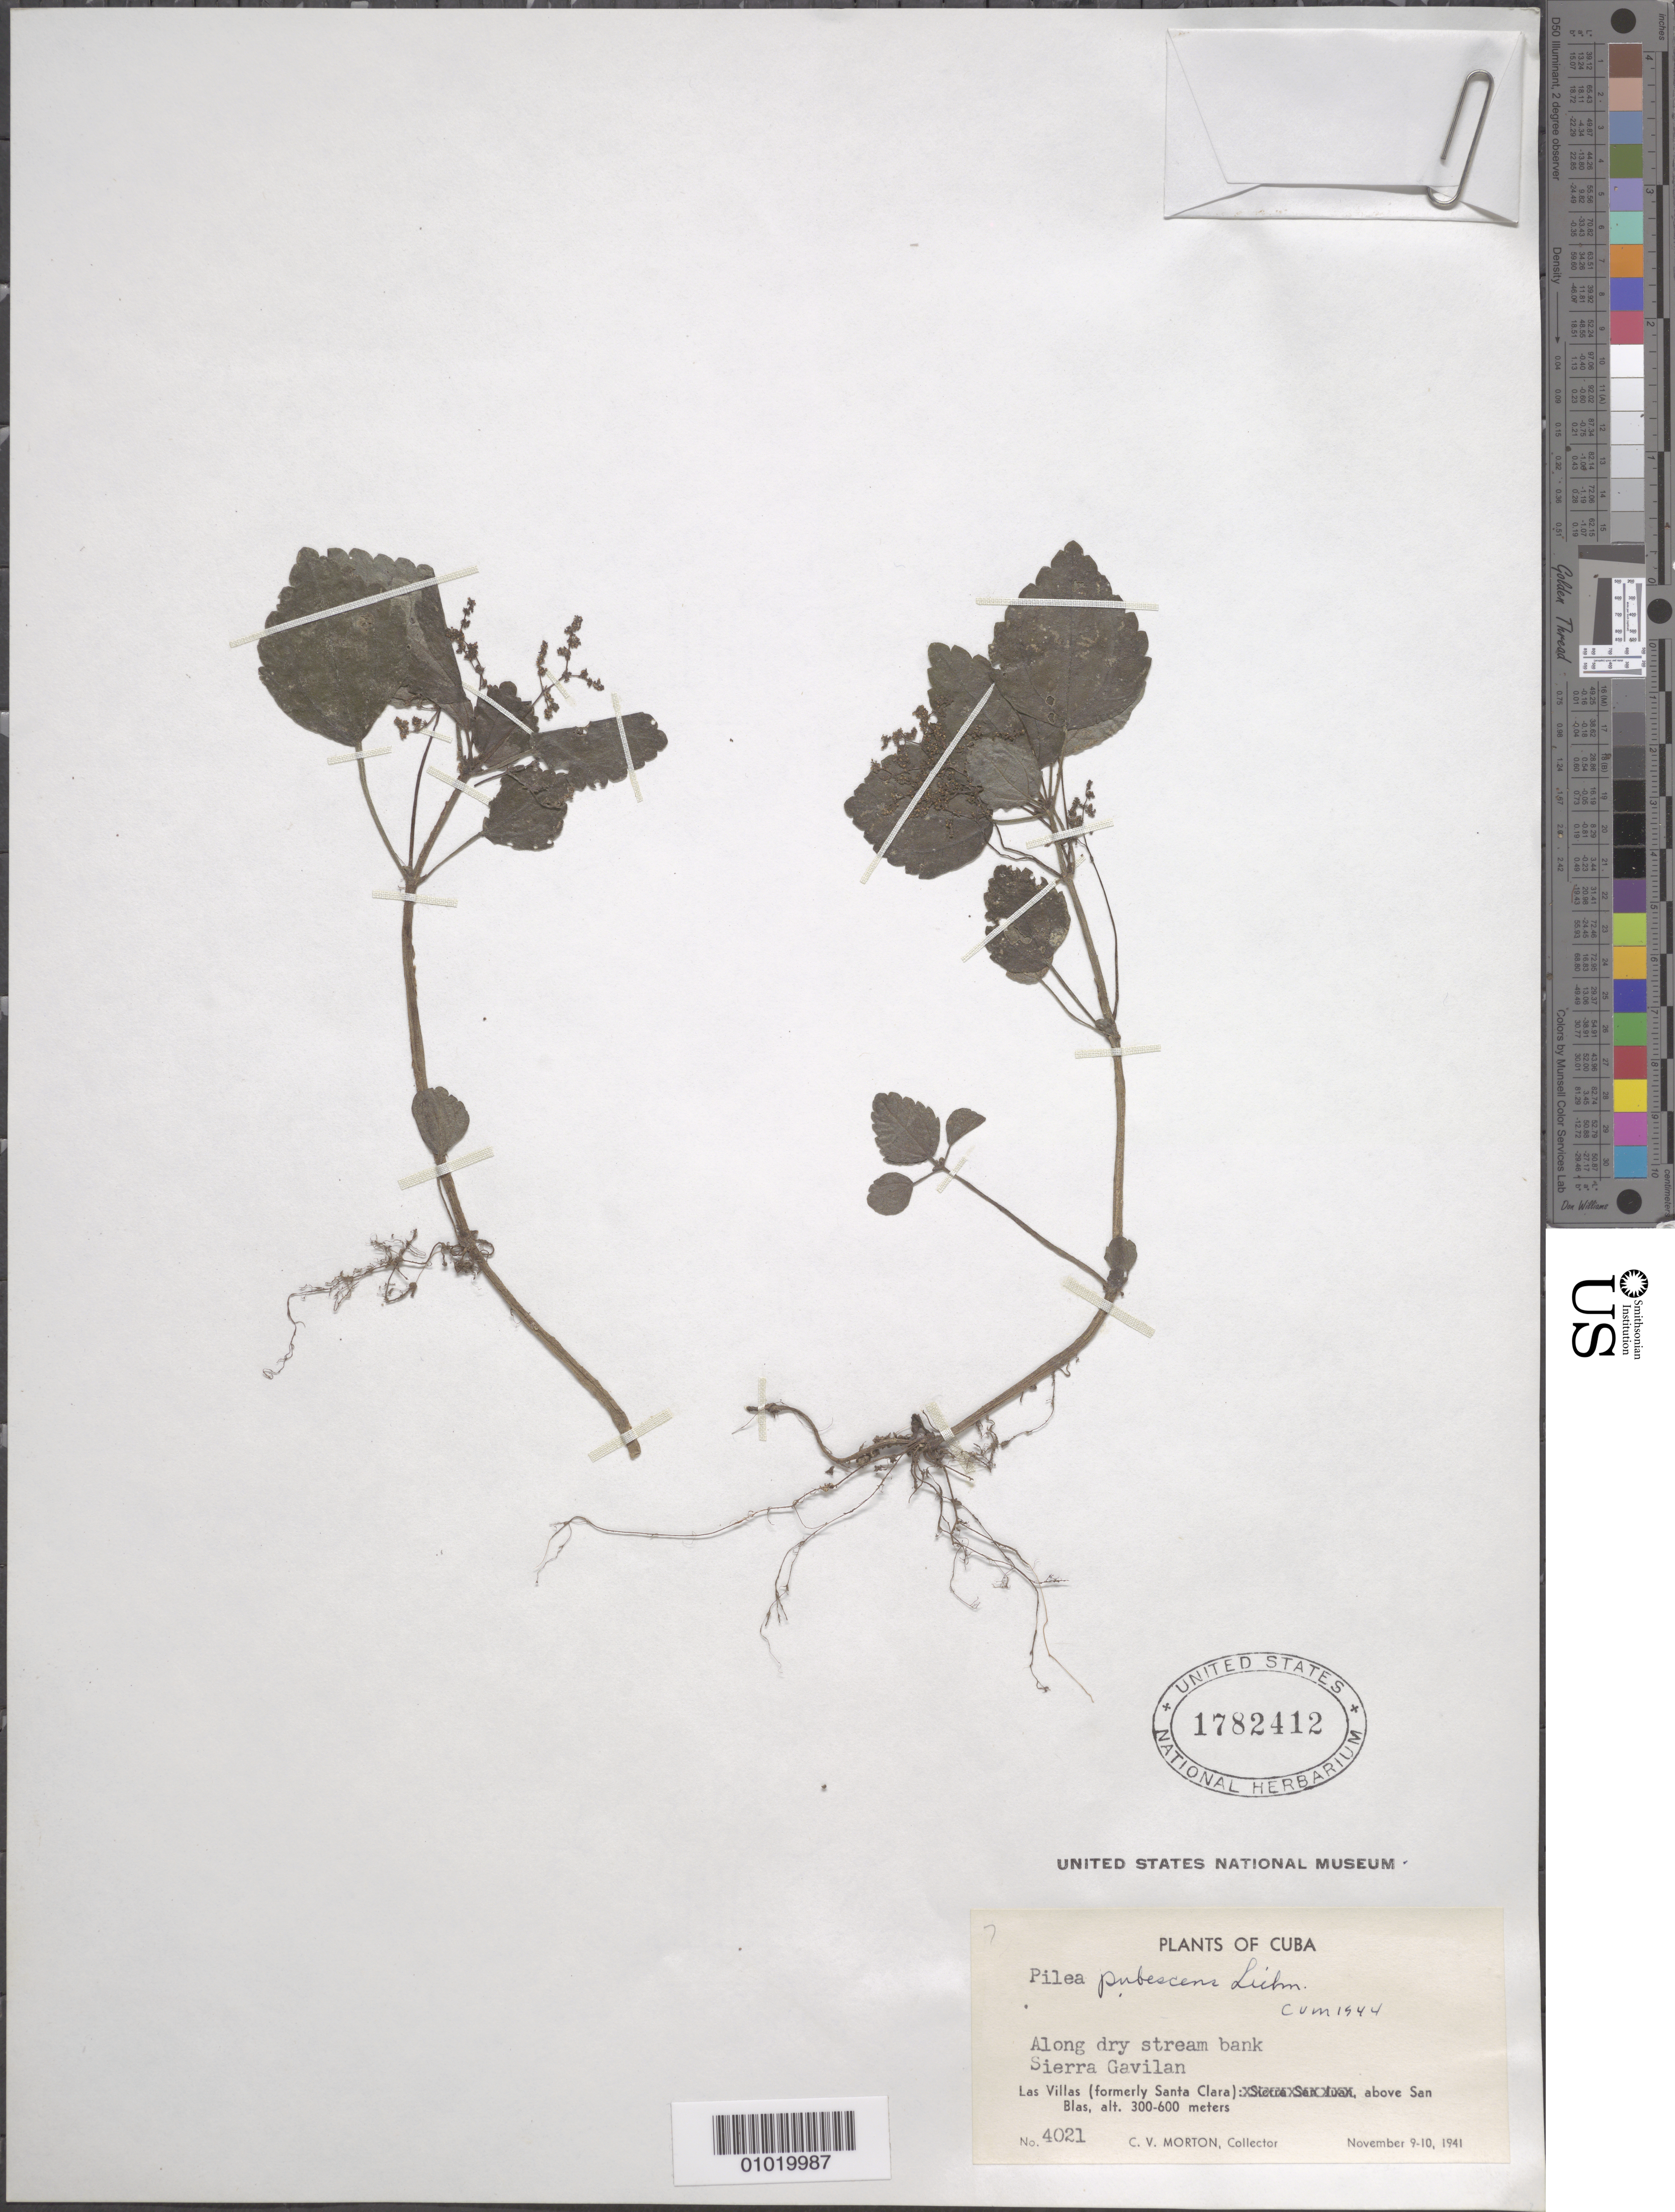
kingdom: Plantae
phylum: Tracheophyta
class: Magnoliopsida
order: Rosales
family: Urticaceae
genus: Pilea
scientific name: Pilea pubescens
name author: Liebm.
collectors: C. V. Morton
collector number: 4021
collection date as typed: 09 Nov 1941 to 10 Nov 1941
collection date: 1941-11-09/1941-11-10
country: Cuba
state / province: Las Villas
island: Cuba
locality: Las Villas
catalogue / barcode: US 1782412